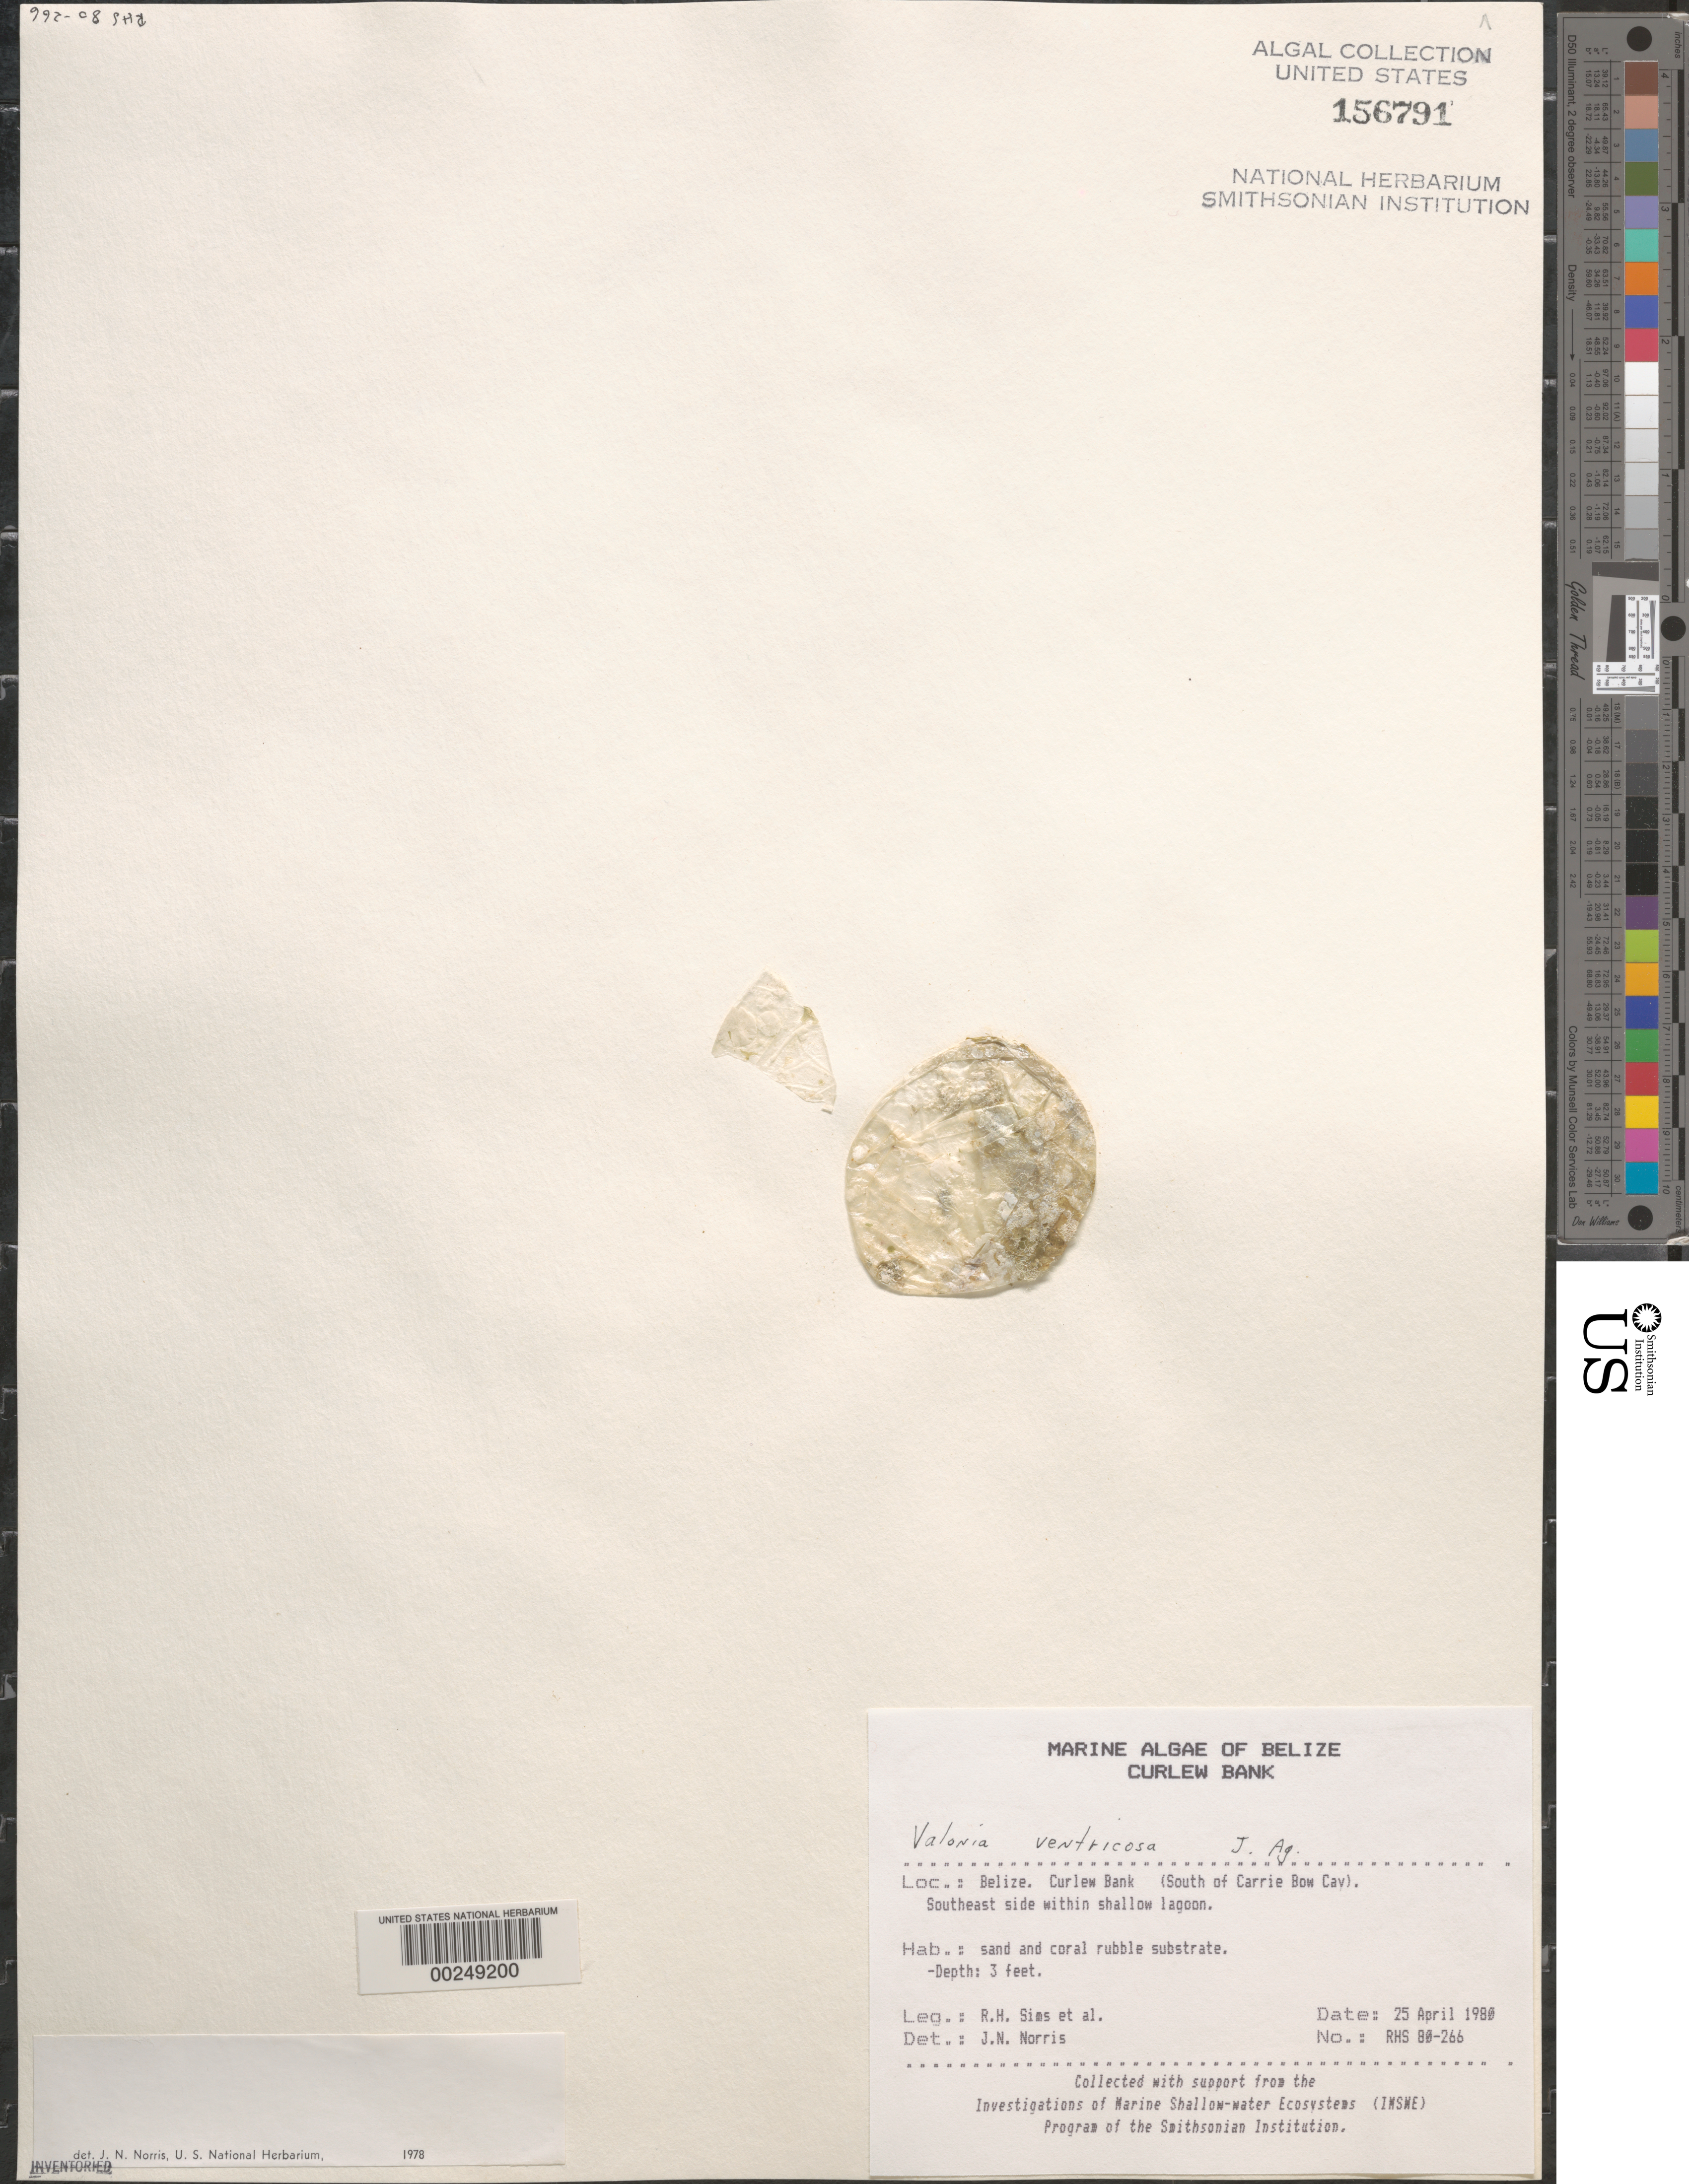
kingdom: Plantae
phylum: Chlorophyta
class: Ulvophyceae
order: Siphonocladales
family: Valoniaceae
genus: Valonia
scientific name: Valonia ventricosa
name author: J. Agardh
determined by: Norris, James N.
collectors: R. H. Sims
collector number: RHS 80-266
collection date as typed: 25 Apr 1980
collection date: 1980-04-25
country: Belize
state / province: Stann Creek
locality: Curlew Bank, south of Carrie Bow Cay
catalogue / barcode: US 156791